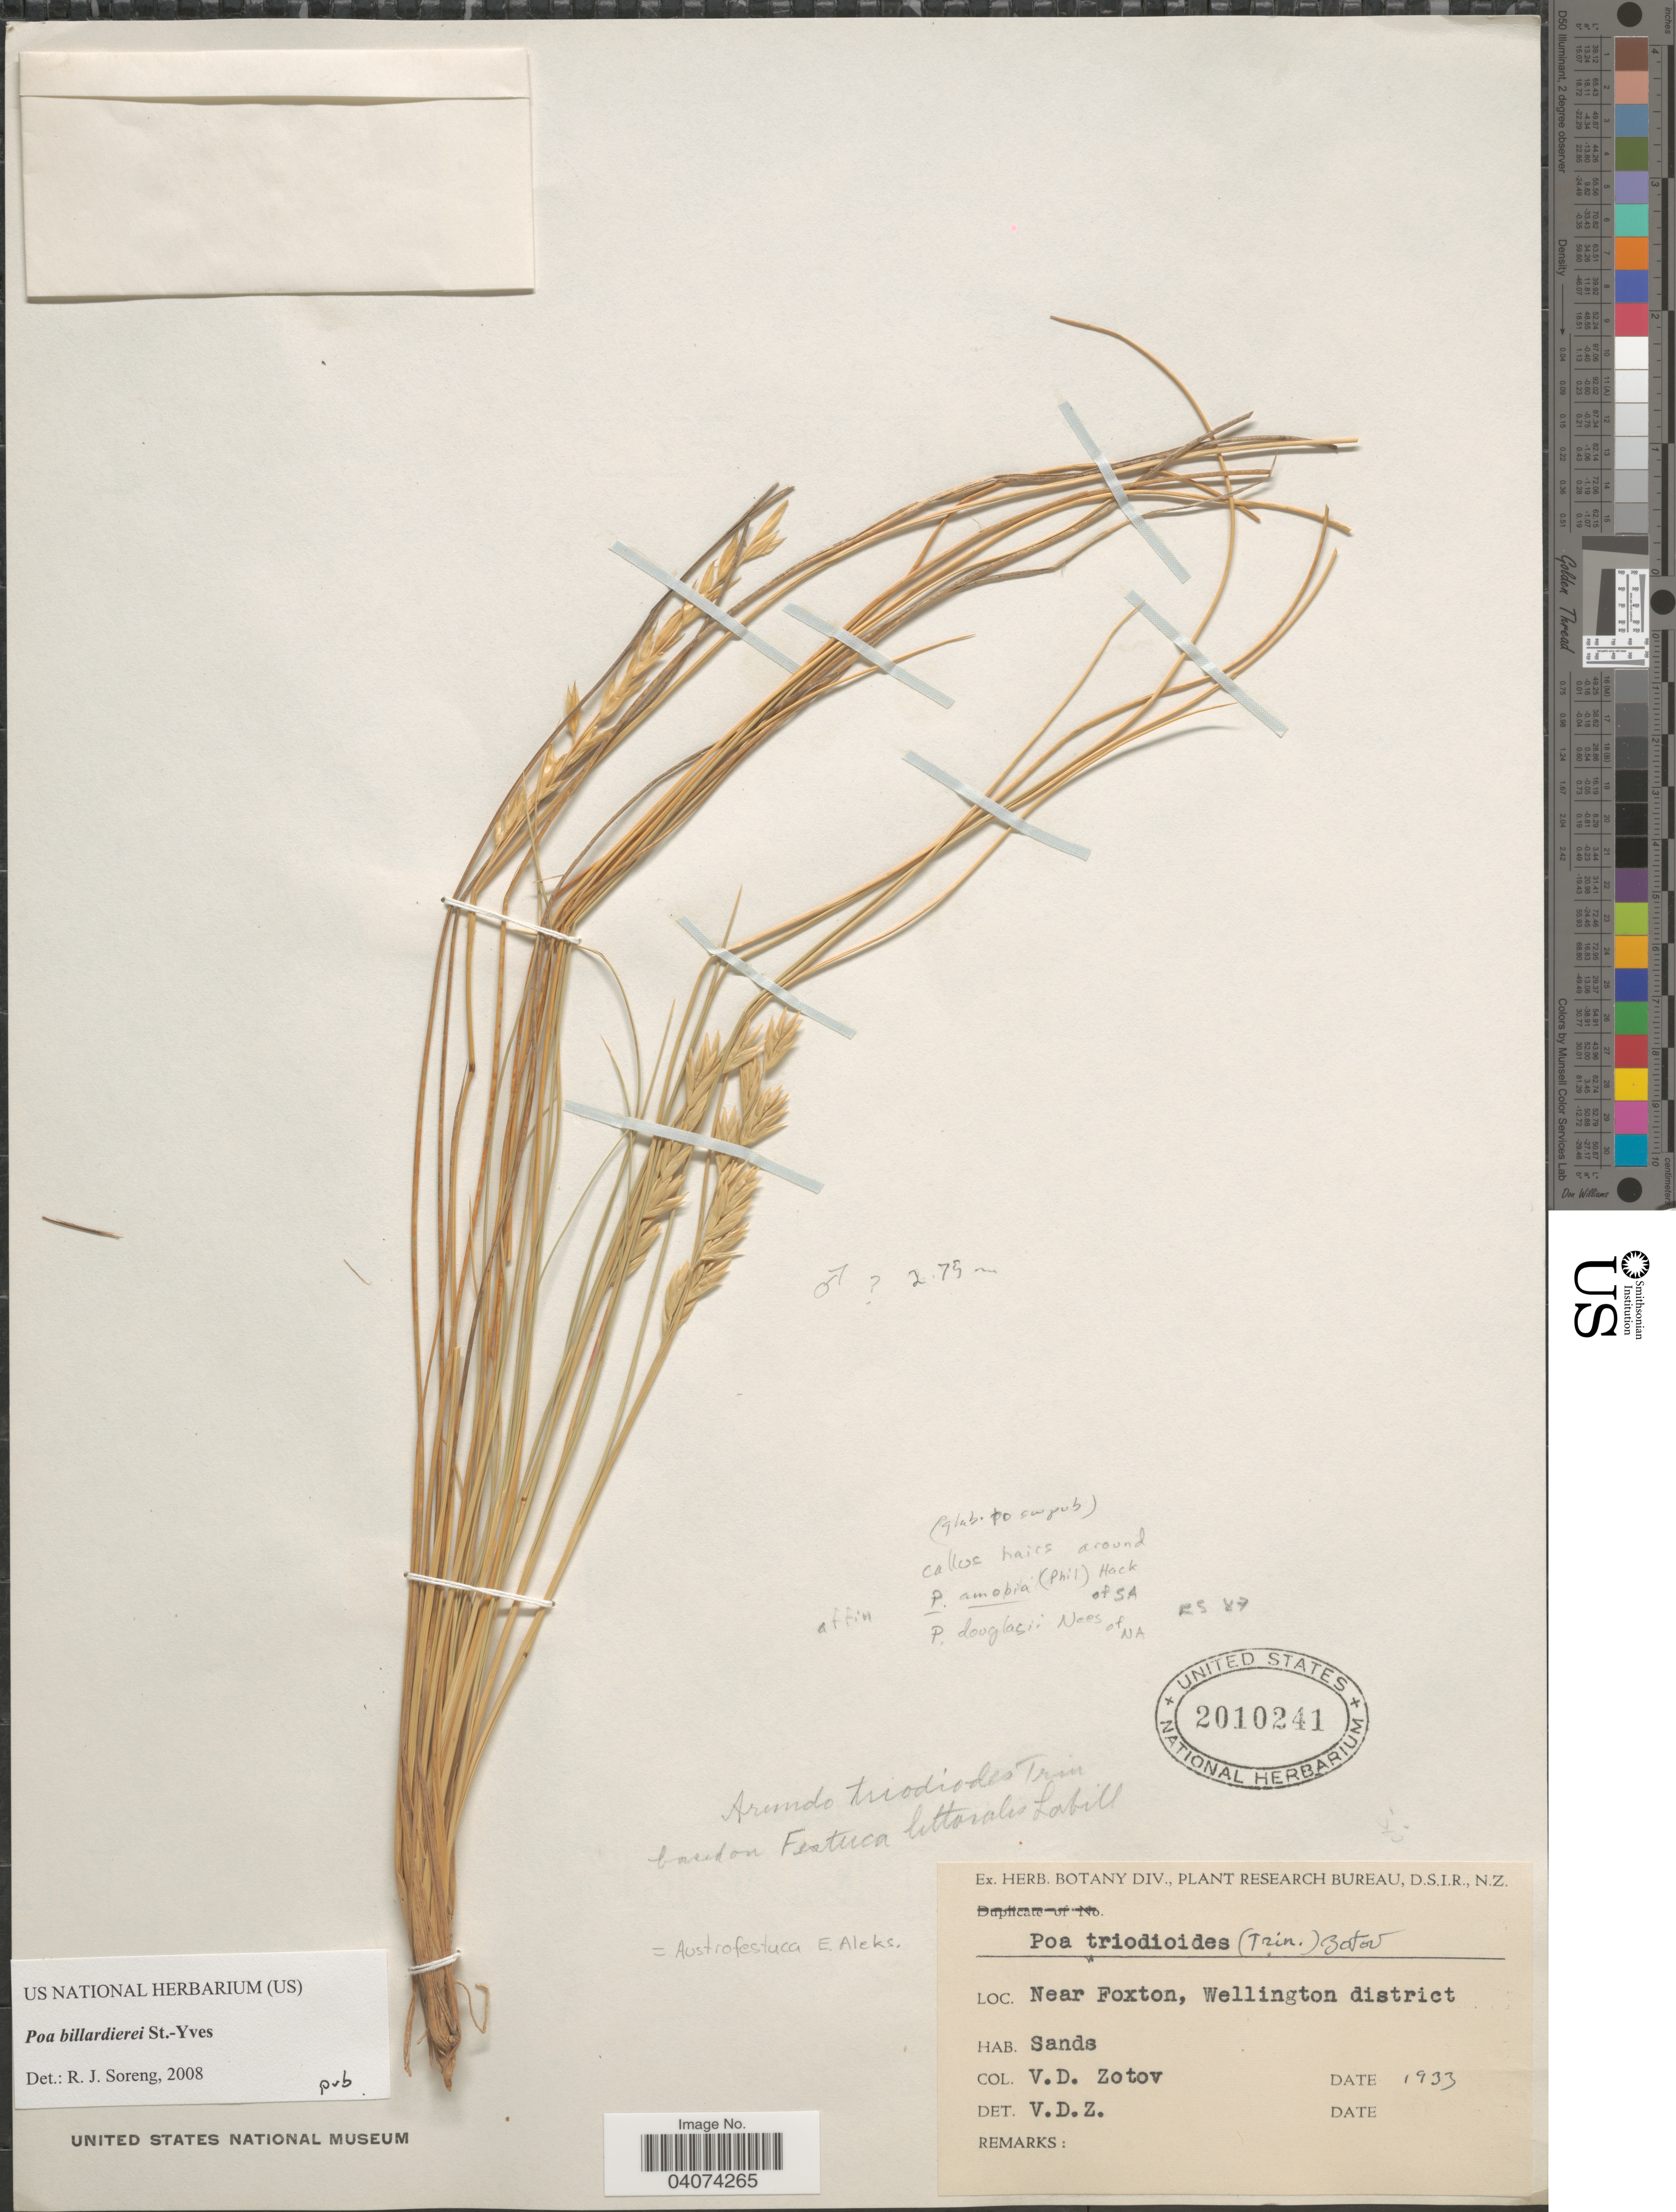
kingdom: Plantae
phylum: Tracheophyta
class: Liliopsida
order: Poales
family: Poaceae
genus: Poa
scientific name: Poa billardierei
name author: (Spreng.) St.-Yves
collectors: V. Zotov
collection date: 1933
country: New Zealand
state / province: Wellington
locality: Near Foxton, Wellington district.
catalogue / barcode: US 2010241